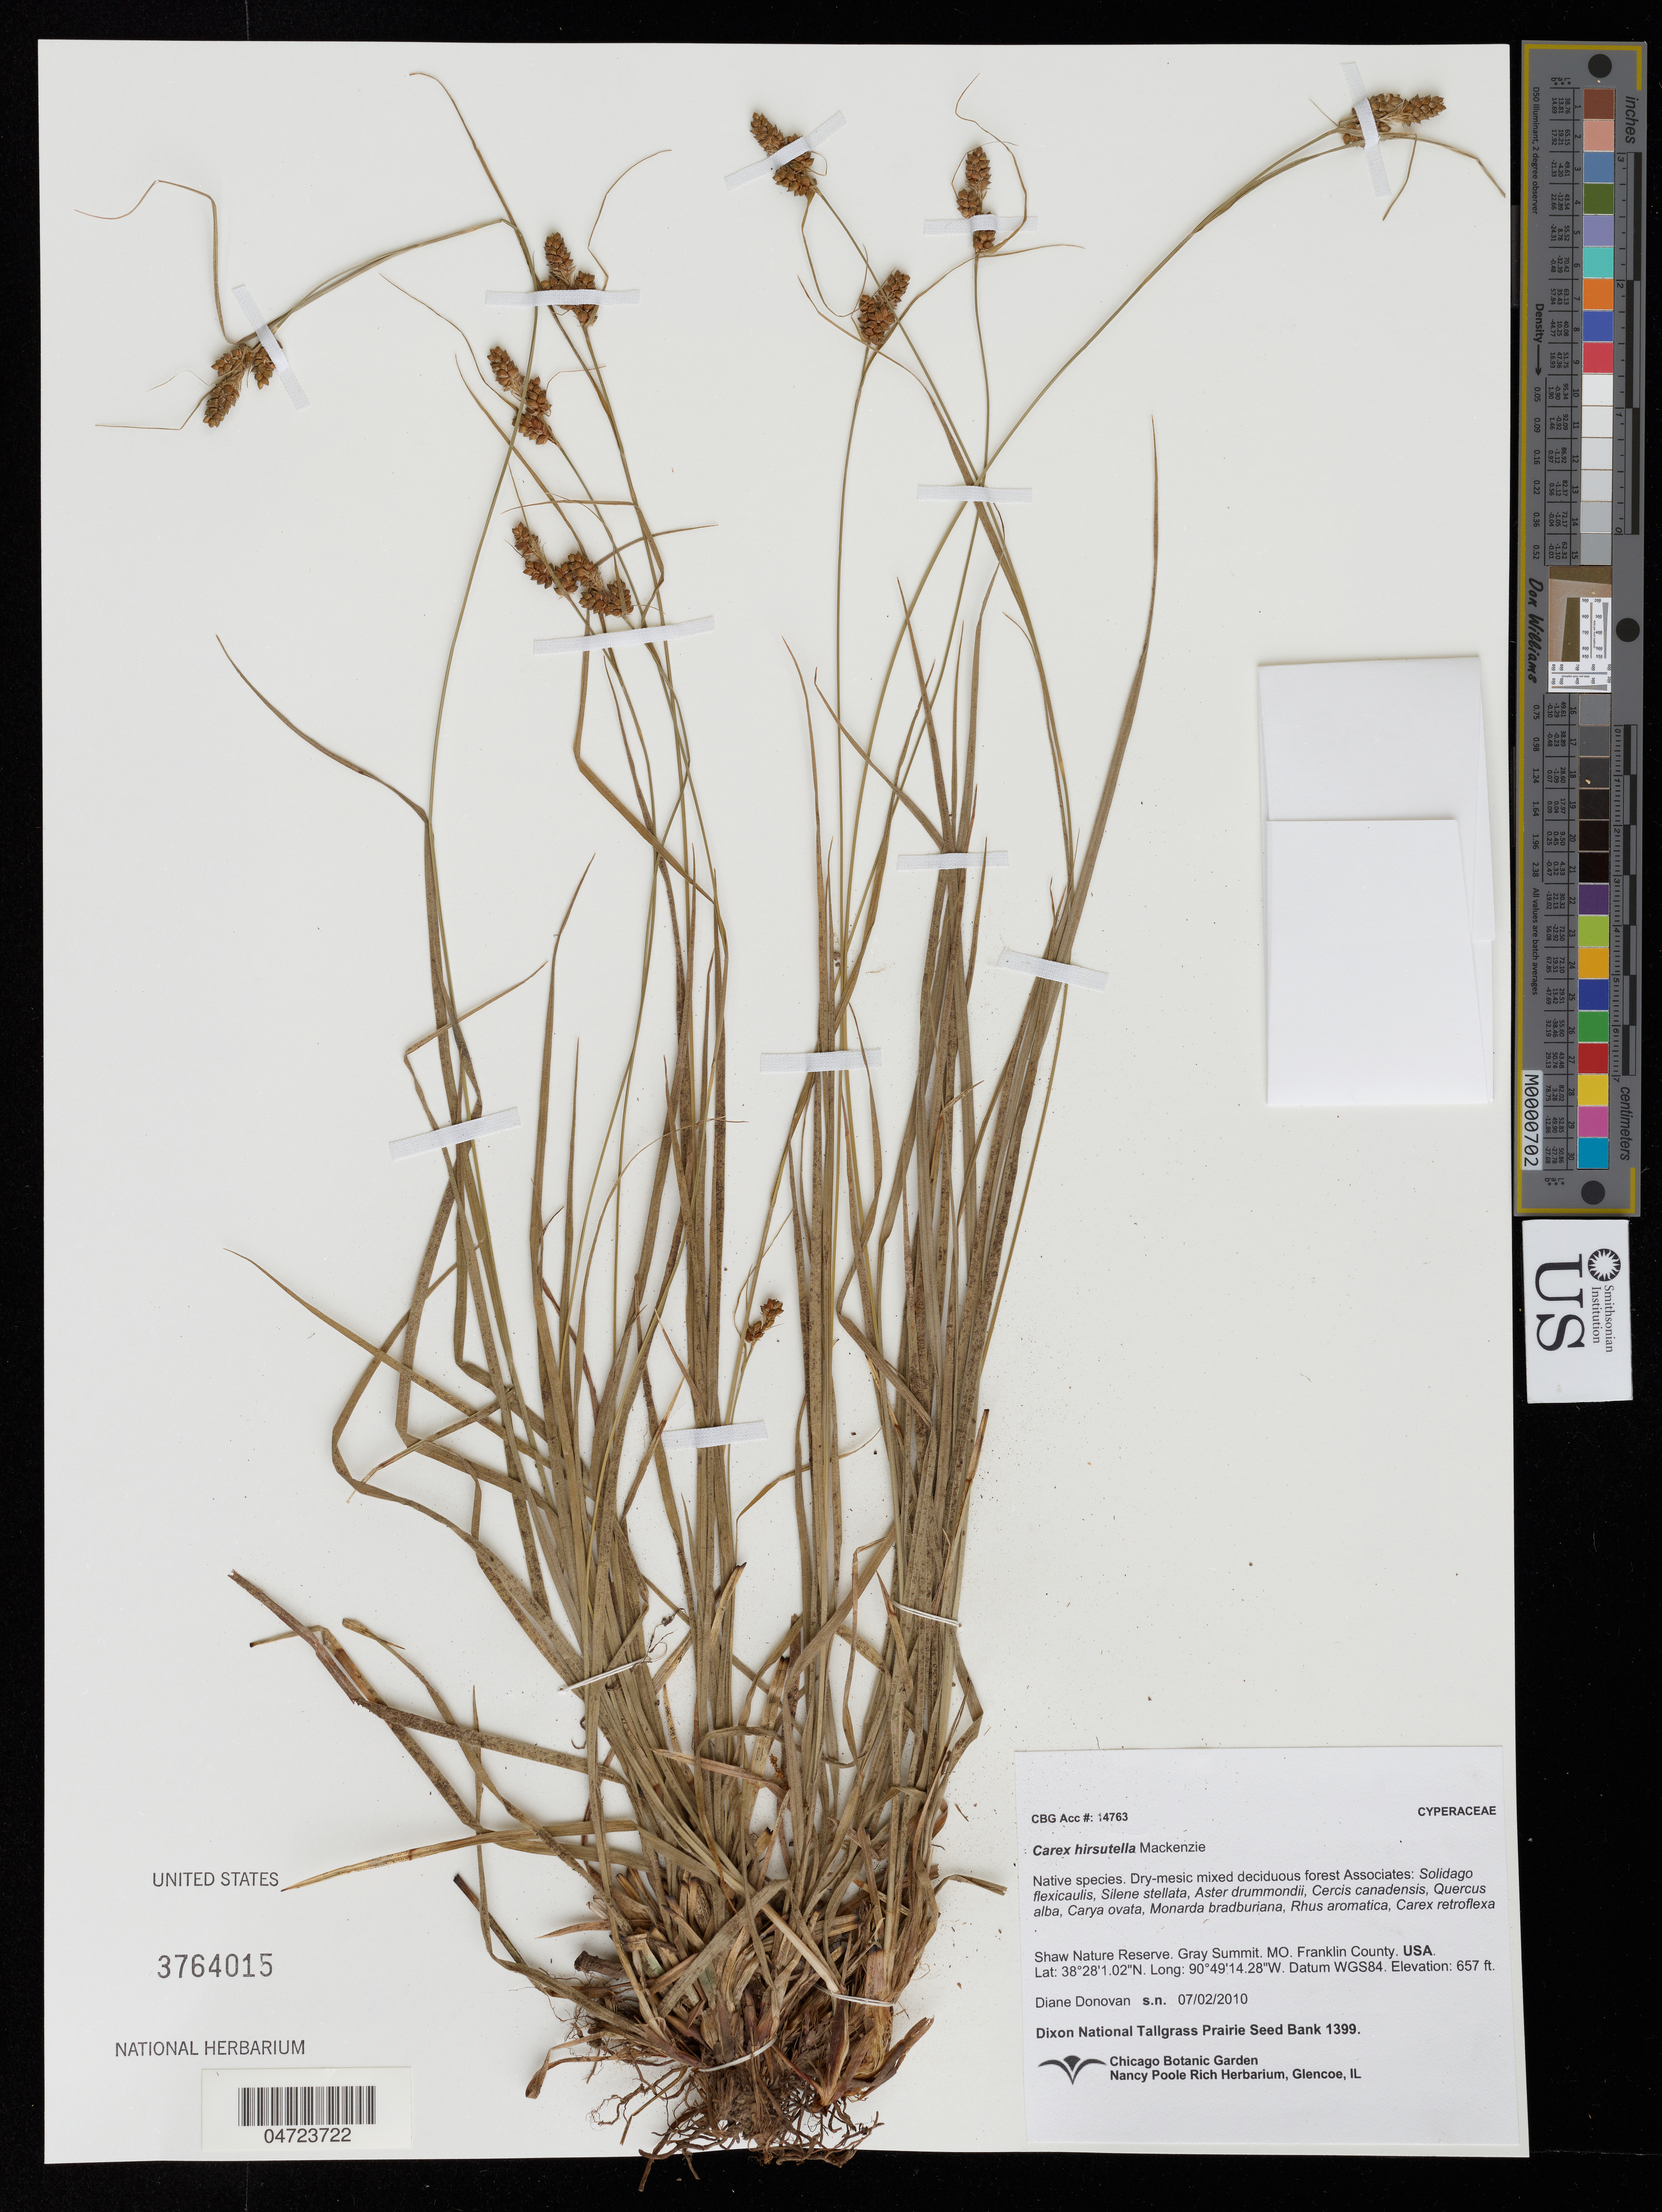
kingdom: Plantae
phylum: Tracheophyta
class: Liliopsida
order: Poales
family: Cyperaceae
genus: Carex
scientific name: Carex hirsutella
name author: Mack.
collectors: D. Donovan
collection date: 2010-07-02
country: United States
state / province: Missouri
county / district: Franklin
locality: Shaw Nature Reserve. Gray Summit. Franklin County.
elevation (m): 200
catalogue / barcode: US 3764015